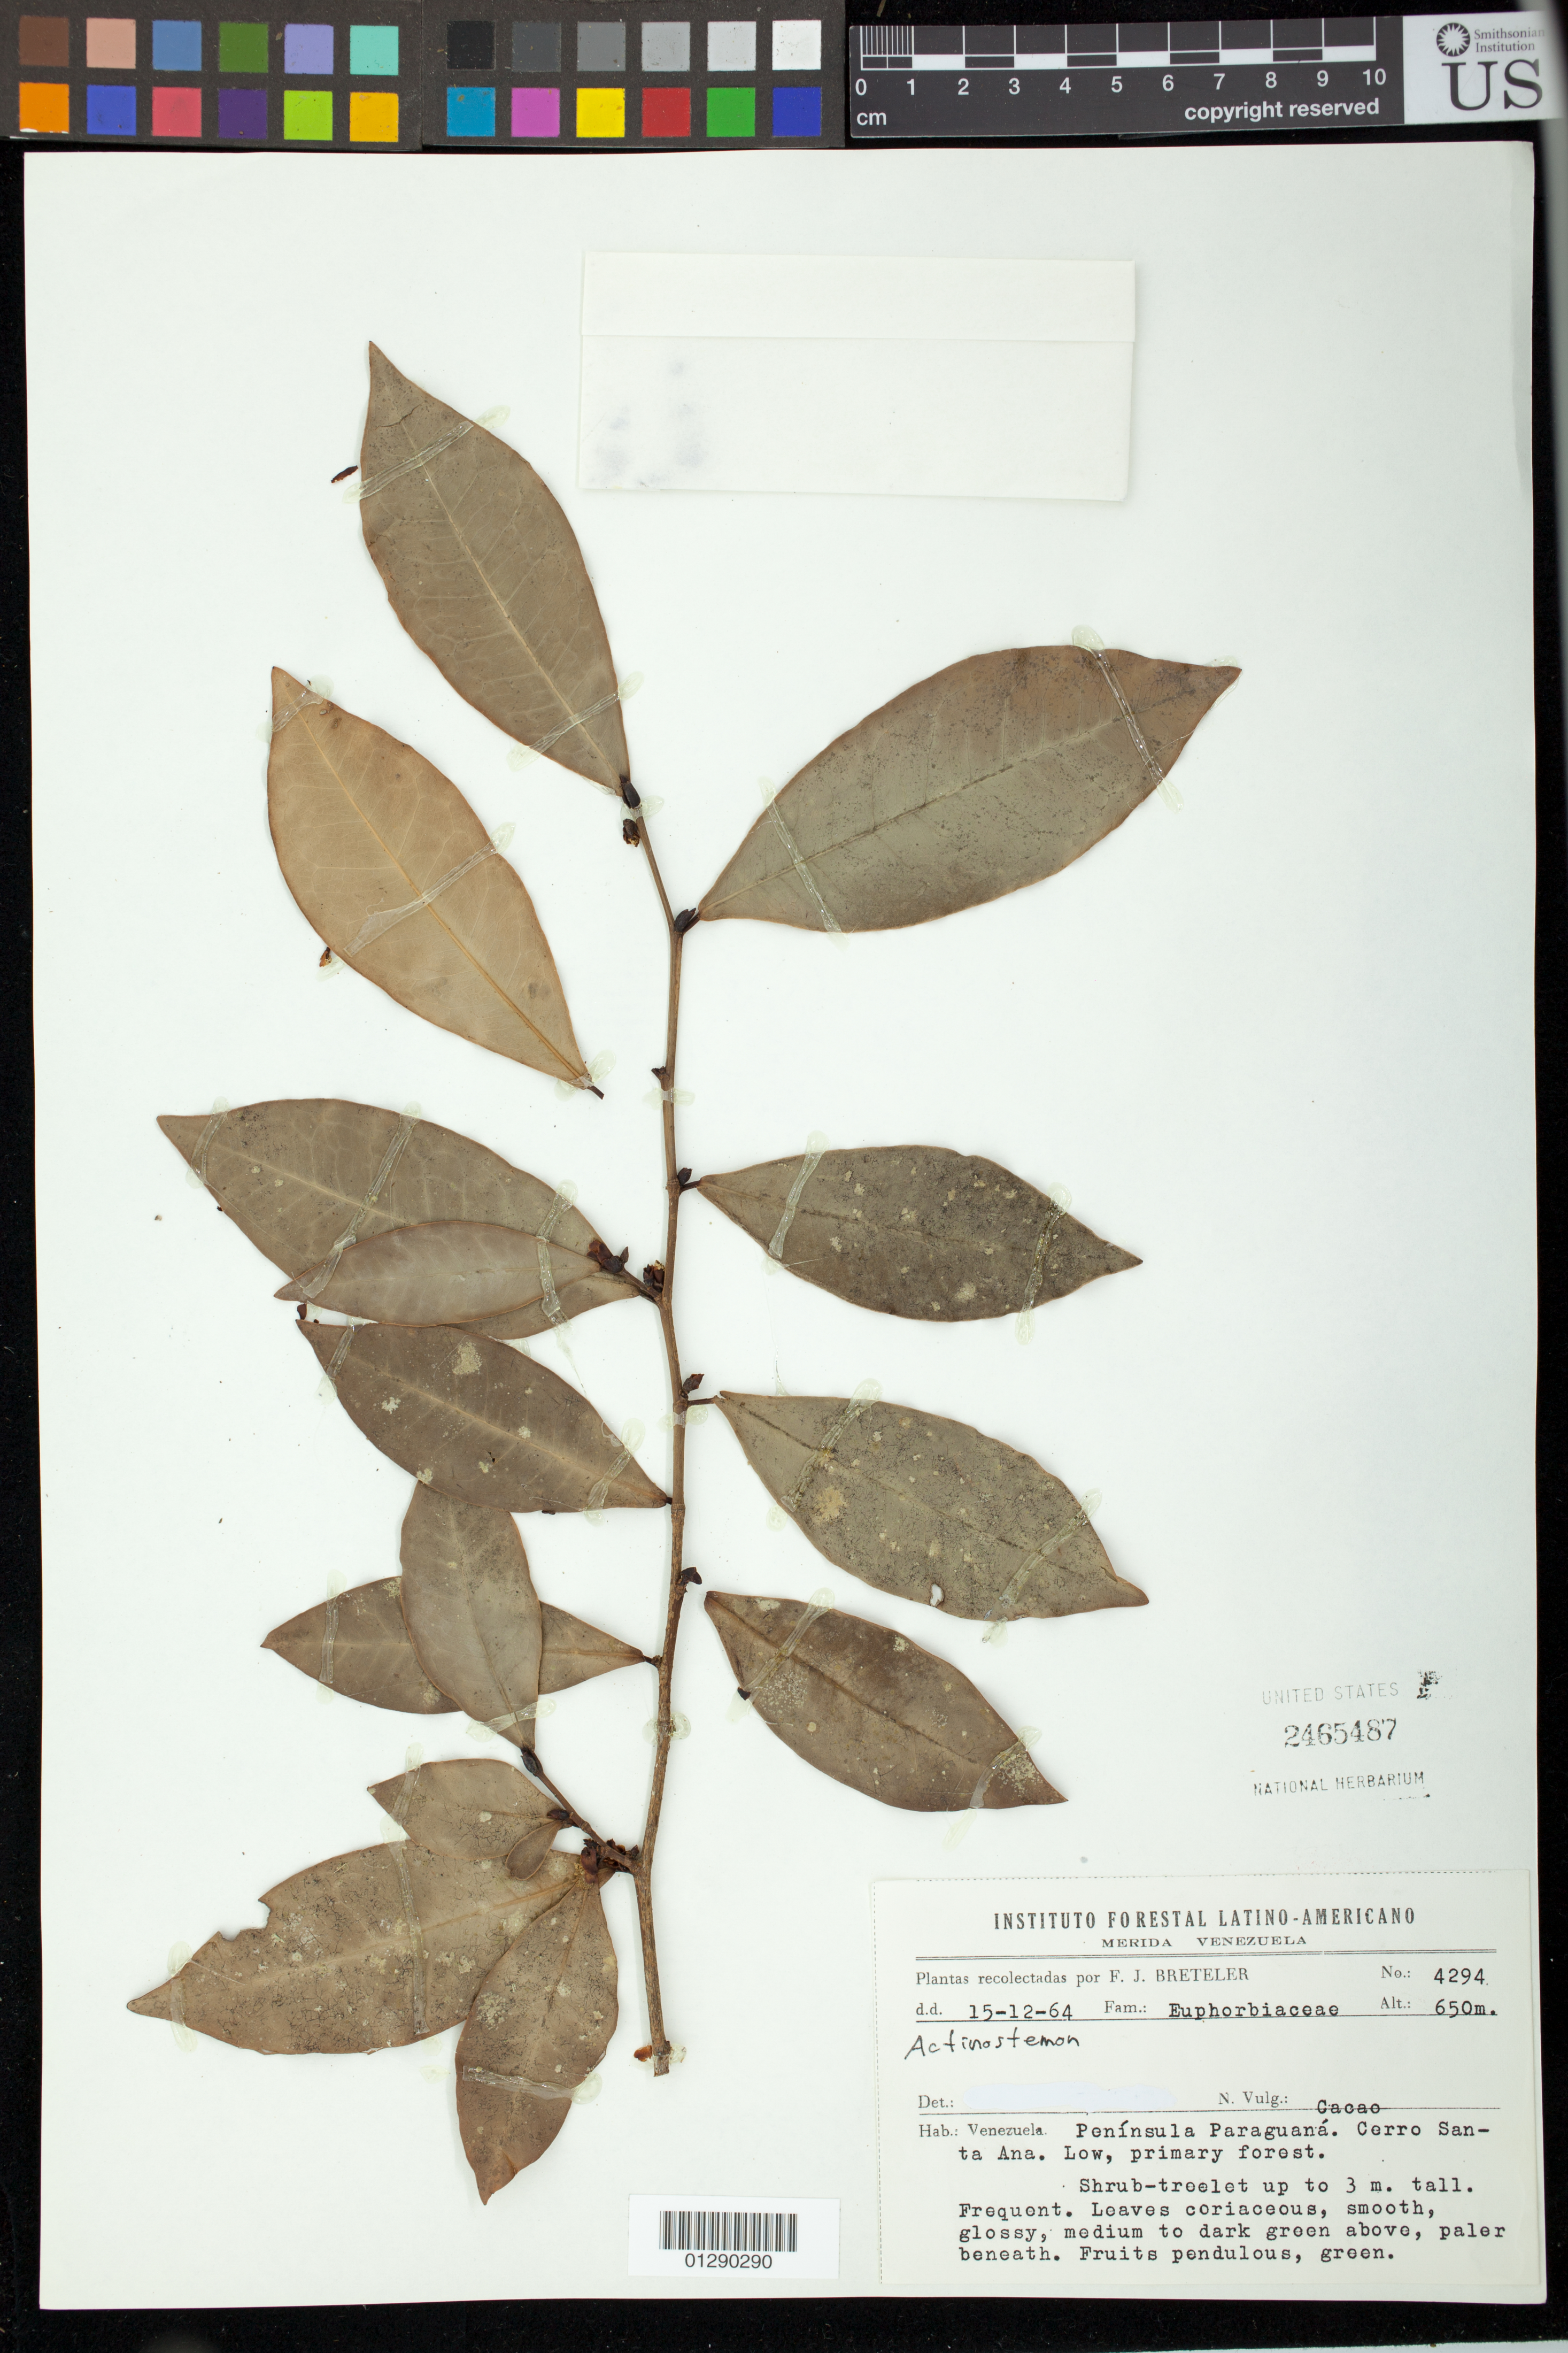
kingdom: Plantae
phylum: Tracheophyta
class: Magnoliopsida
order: Malpighiales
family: Euphorbiaceae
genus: Actinostemon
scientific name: Actinostemon sp.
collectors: F. J. Breteler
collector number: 4294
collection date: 1964-12-15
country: Venezuela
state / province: Falcón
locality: Peninsula Paraguana. Cerro Santa Ana.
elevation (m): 650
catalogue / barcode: US 2465487